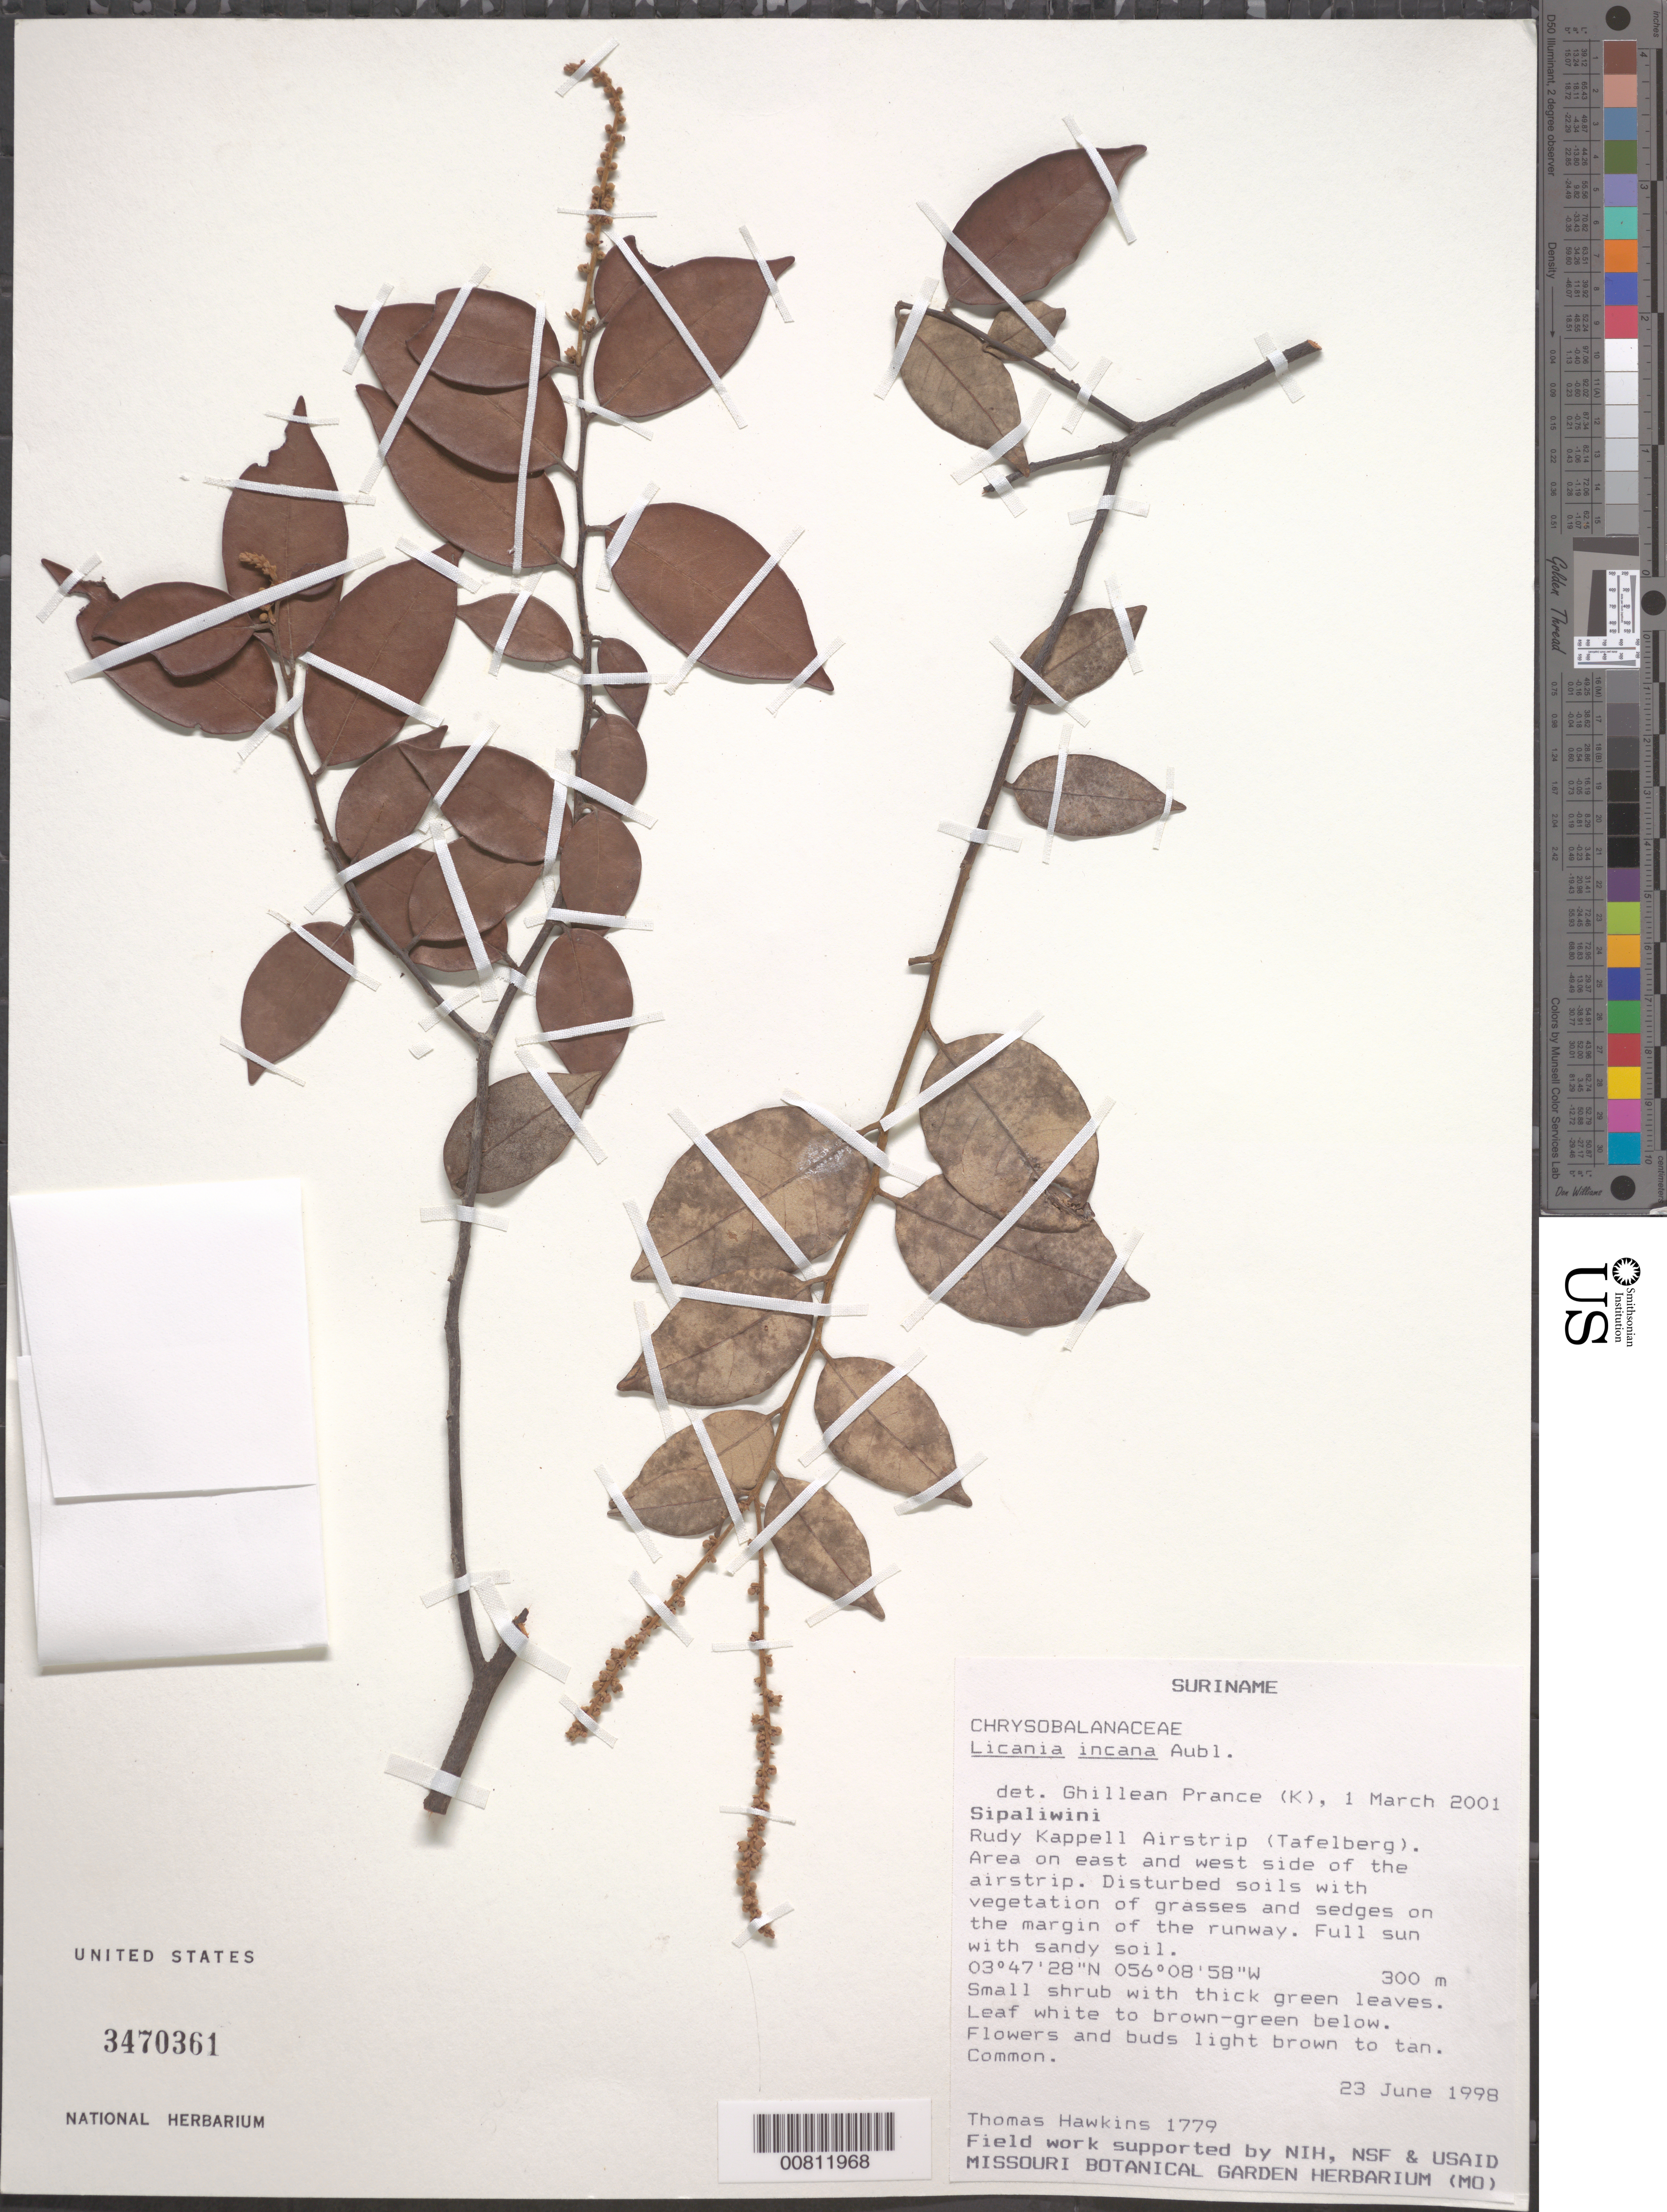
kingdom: Plantae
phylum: Tracheophyta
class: Magnoliopsida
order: Malpighiales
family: Chrysobalanaceae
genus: Licania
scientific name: Licania incana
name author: Aubl.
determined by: Prance, G. T.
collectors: T. Hawkins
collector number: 1779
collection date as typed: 23-Jun-98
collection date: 1998-06-23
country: Suriname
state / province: Sipaliwini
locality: Tafelberg (Table Mountain), Rudy Kappell Airstrip, area on east and west side of the airstrip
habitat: Disturbed soils with vegetation of grasses and sedges on the margin of the runway. Full sun with sandy soil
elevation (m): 300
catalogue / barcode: US 3470361